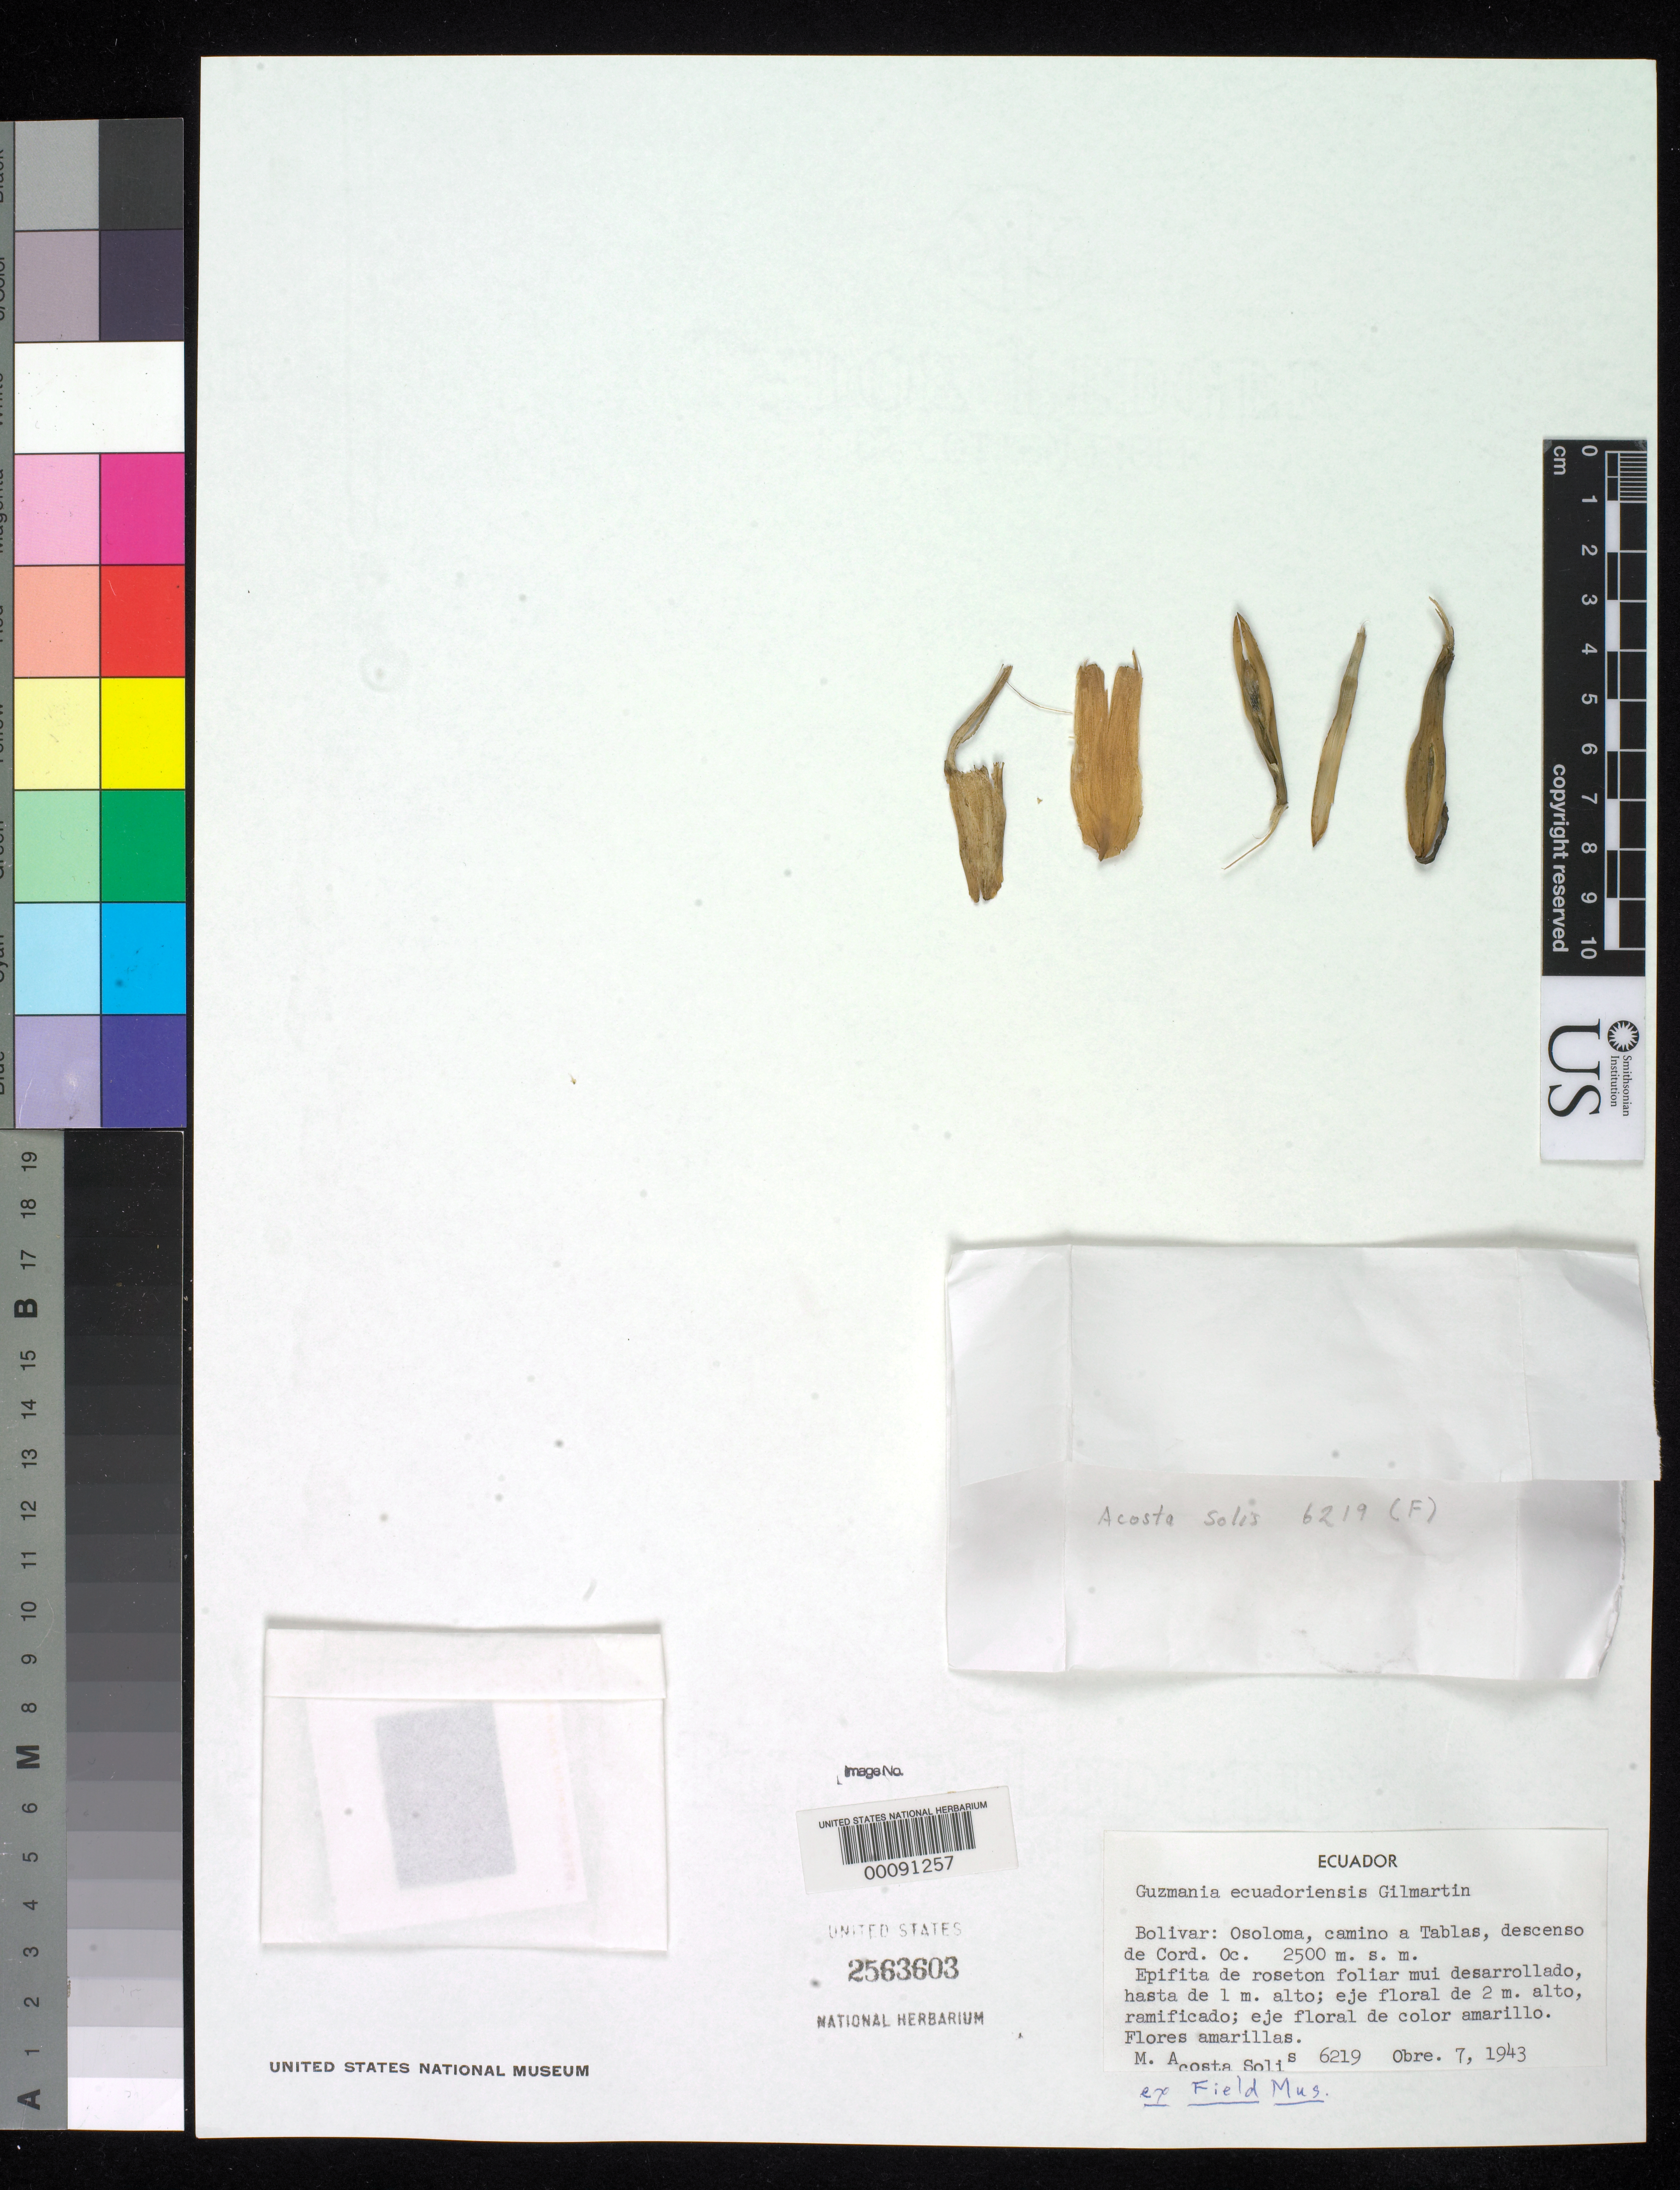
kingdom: Plantae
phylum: Tracheophyta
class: Liliopsida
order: Poales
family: Bromeliaceae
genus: Guzmania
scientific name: Guzmania ecuadorensis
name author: Gilmartin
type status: Isotype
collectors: M. Acosta Solis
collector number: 6219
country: Ecuador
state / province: Bolívar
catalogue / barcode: US 2563603